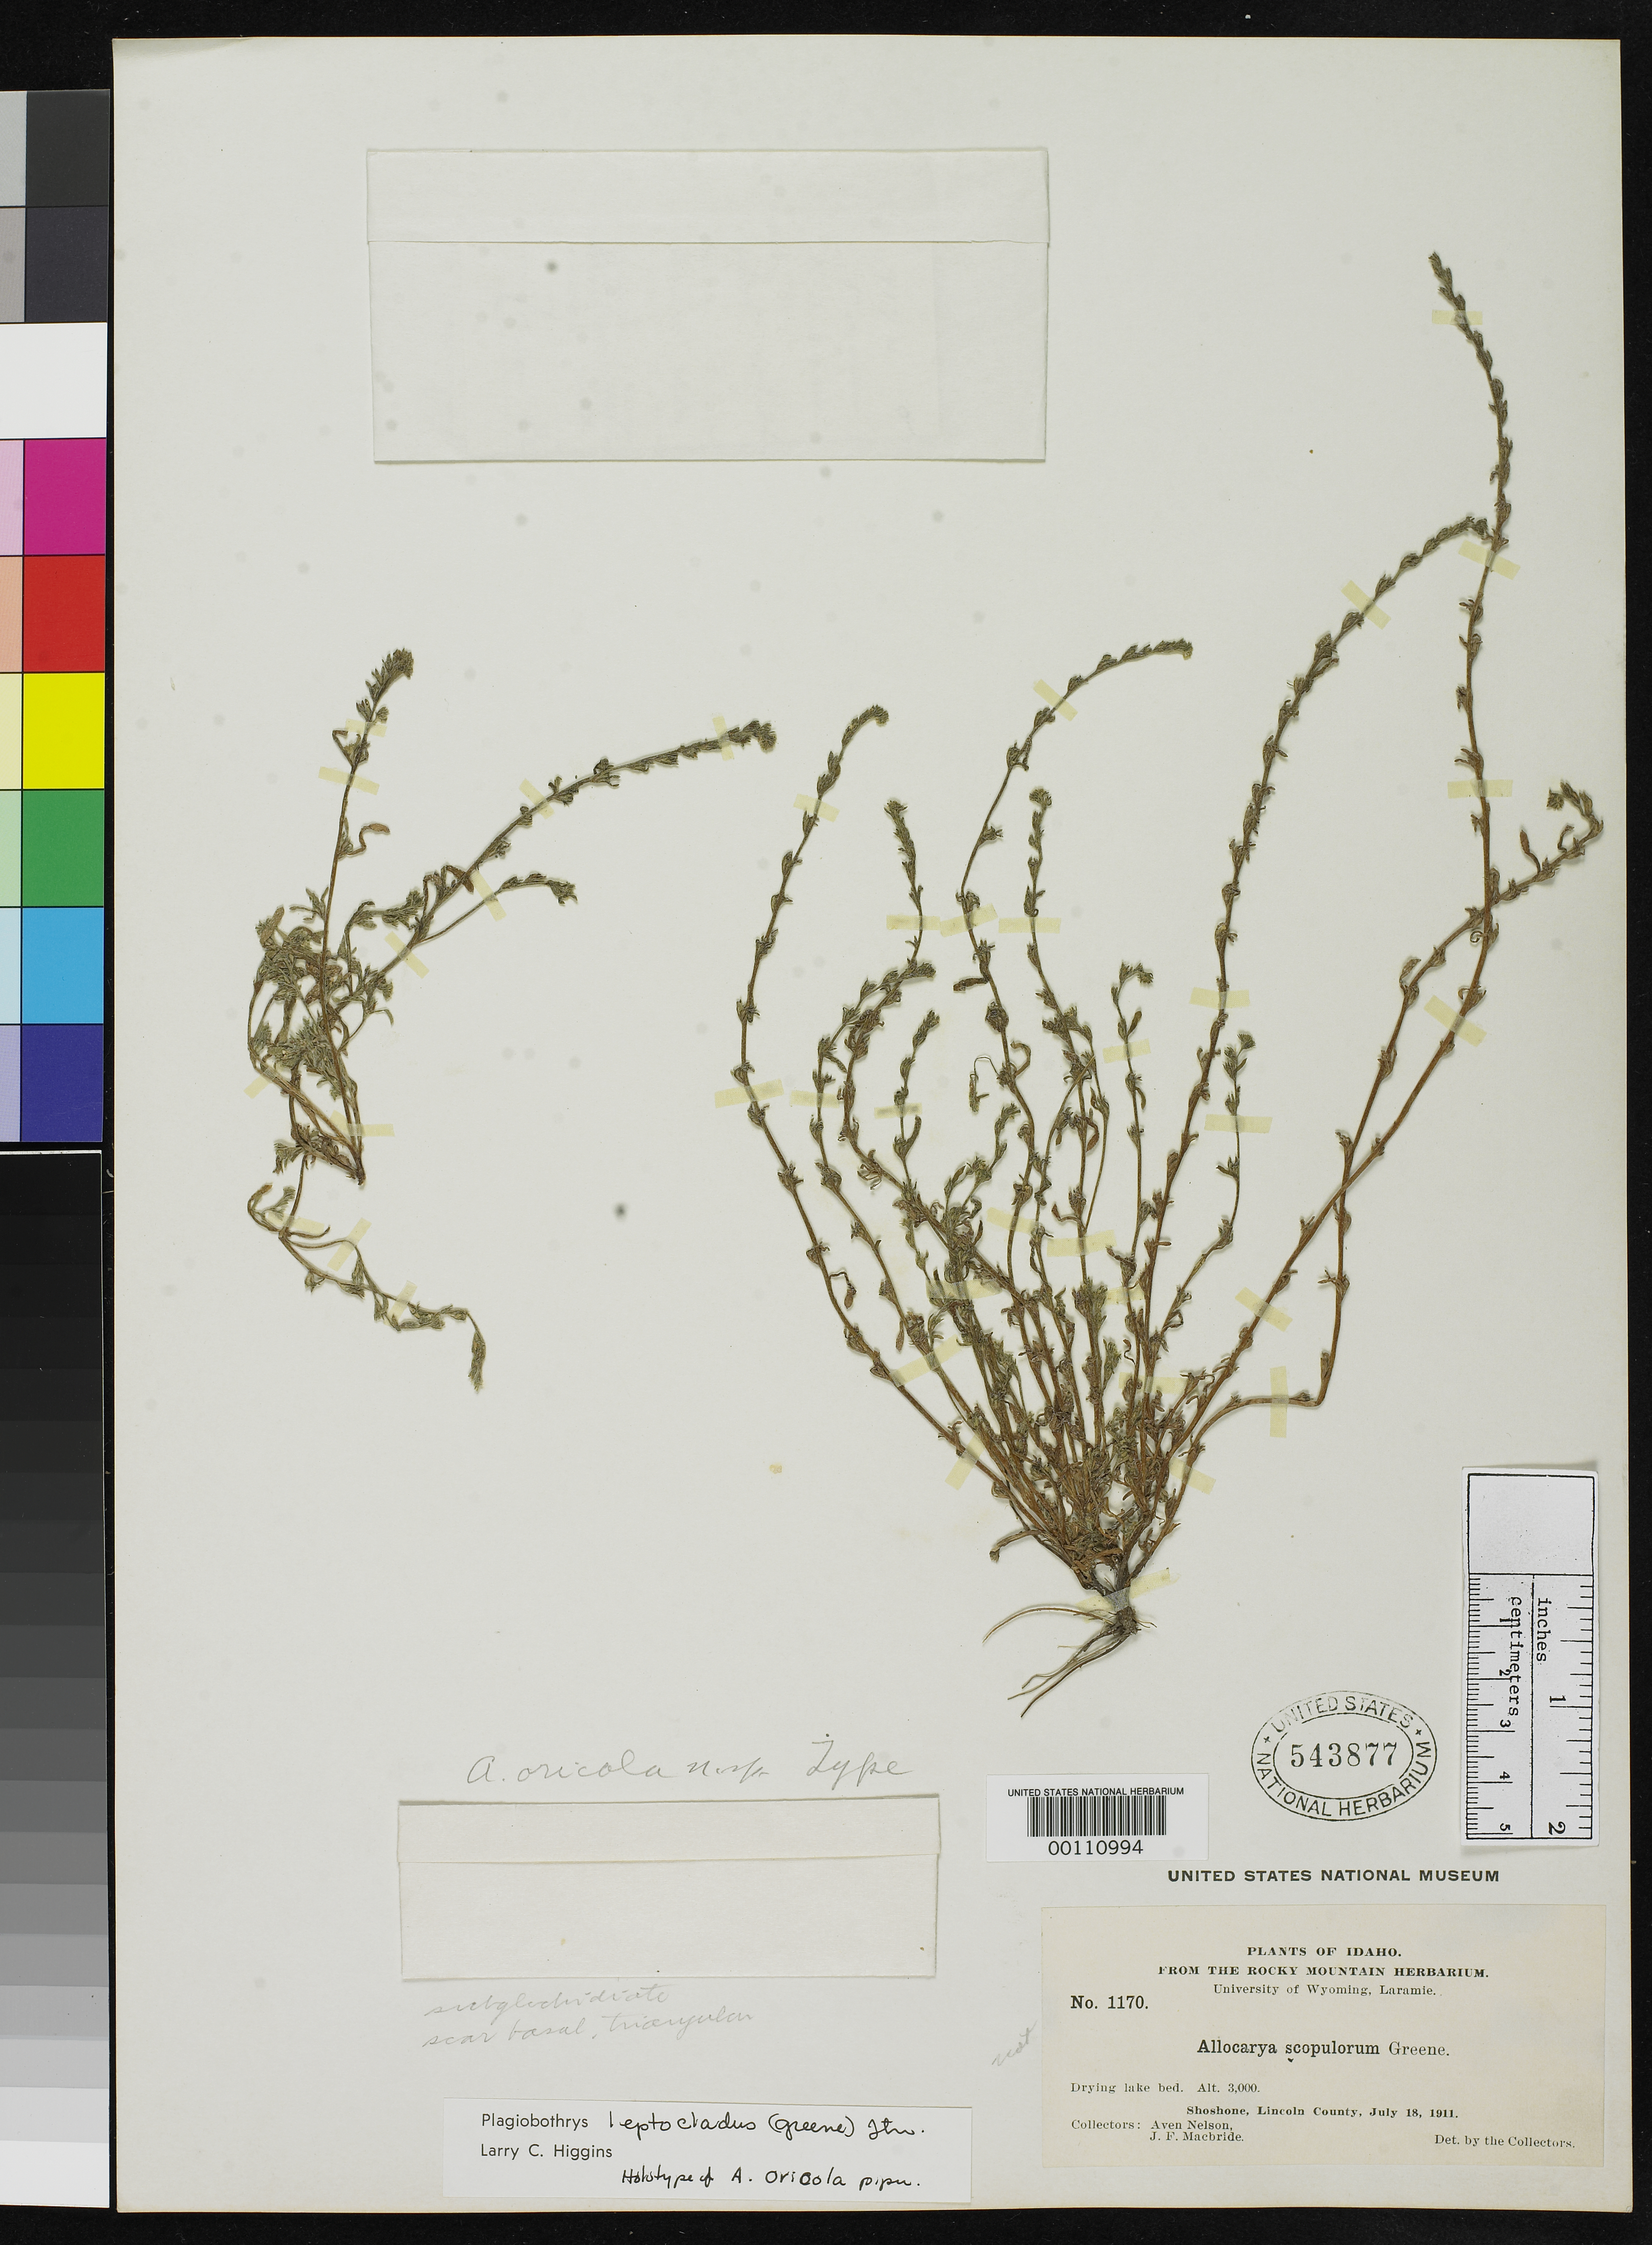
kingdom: Plantae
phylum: Tracheophyta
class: Magnoliopsida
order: Boraginales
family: Boraginaceae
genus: Allocarya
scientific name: Allocarya oricola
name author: Piper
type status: Holotype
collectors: A. Nelson & J. F. Macbride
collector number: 1170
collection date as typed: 18 Jul 1911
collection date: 1911-07-18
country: United States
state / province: Idaho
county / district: Lincoln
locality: Shoshone.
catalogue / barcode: US 543877